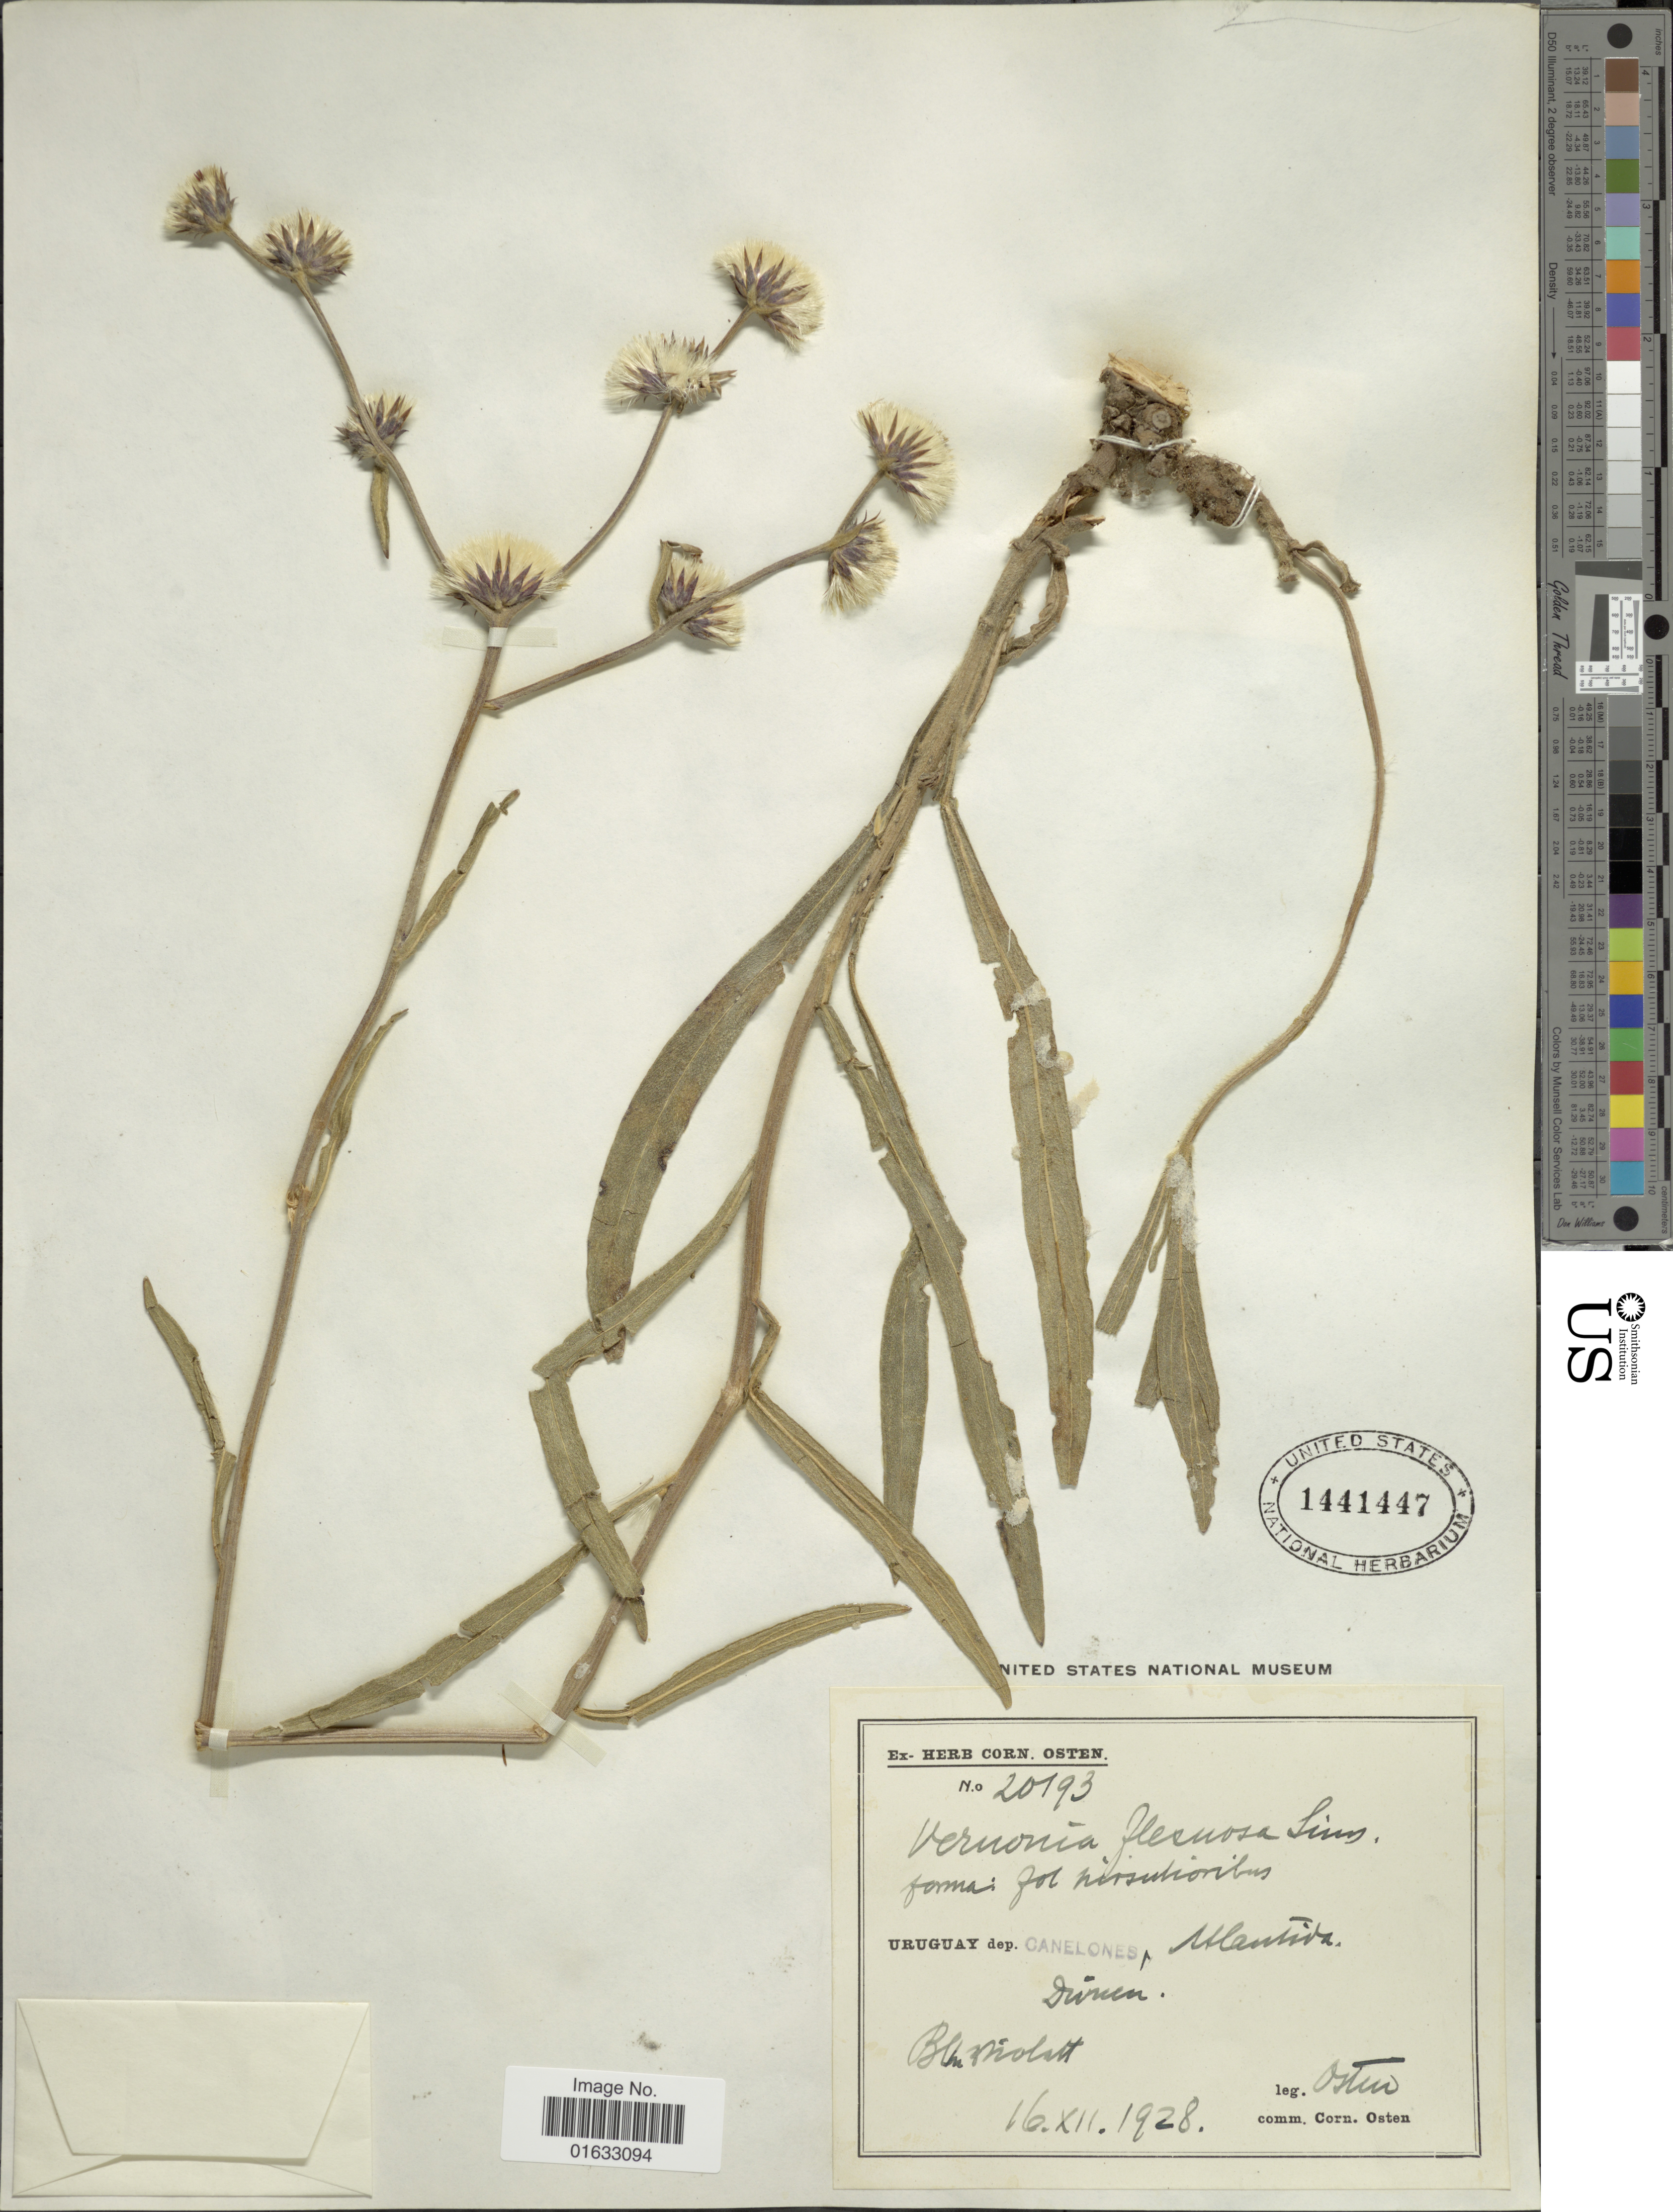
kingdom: Plantae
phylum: Tracheophyta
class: Magnoliopsida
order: Asterales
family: Asteraceae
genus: Chrysolaena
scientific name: Chrysolaena flexuosa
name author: (Sims) H. Rob.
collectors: C. Osten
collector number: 20193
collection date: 1928-12-16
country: Uruguay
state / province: Canelones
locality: Uruguay, Dep. Canelones, Atlantida, Duiven. [interpreted]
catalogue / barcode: US 1441447